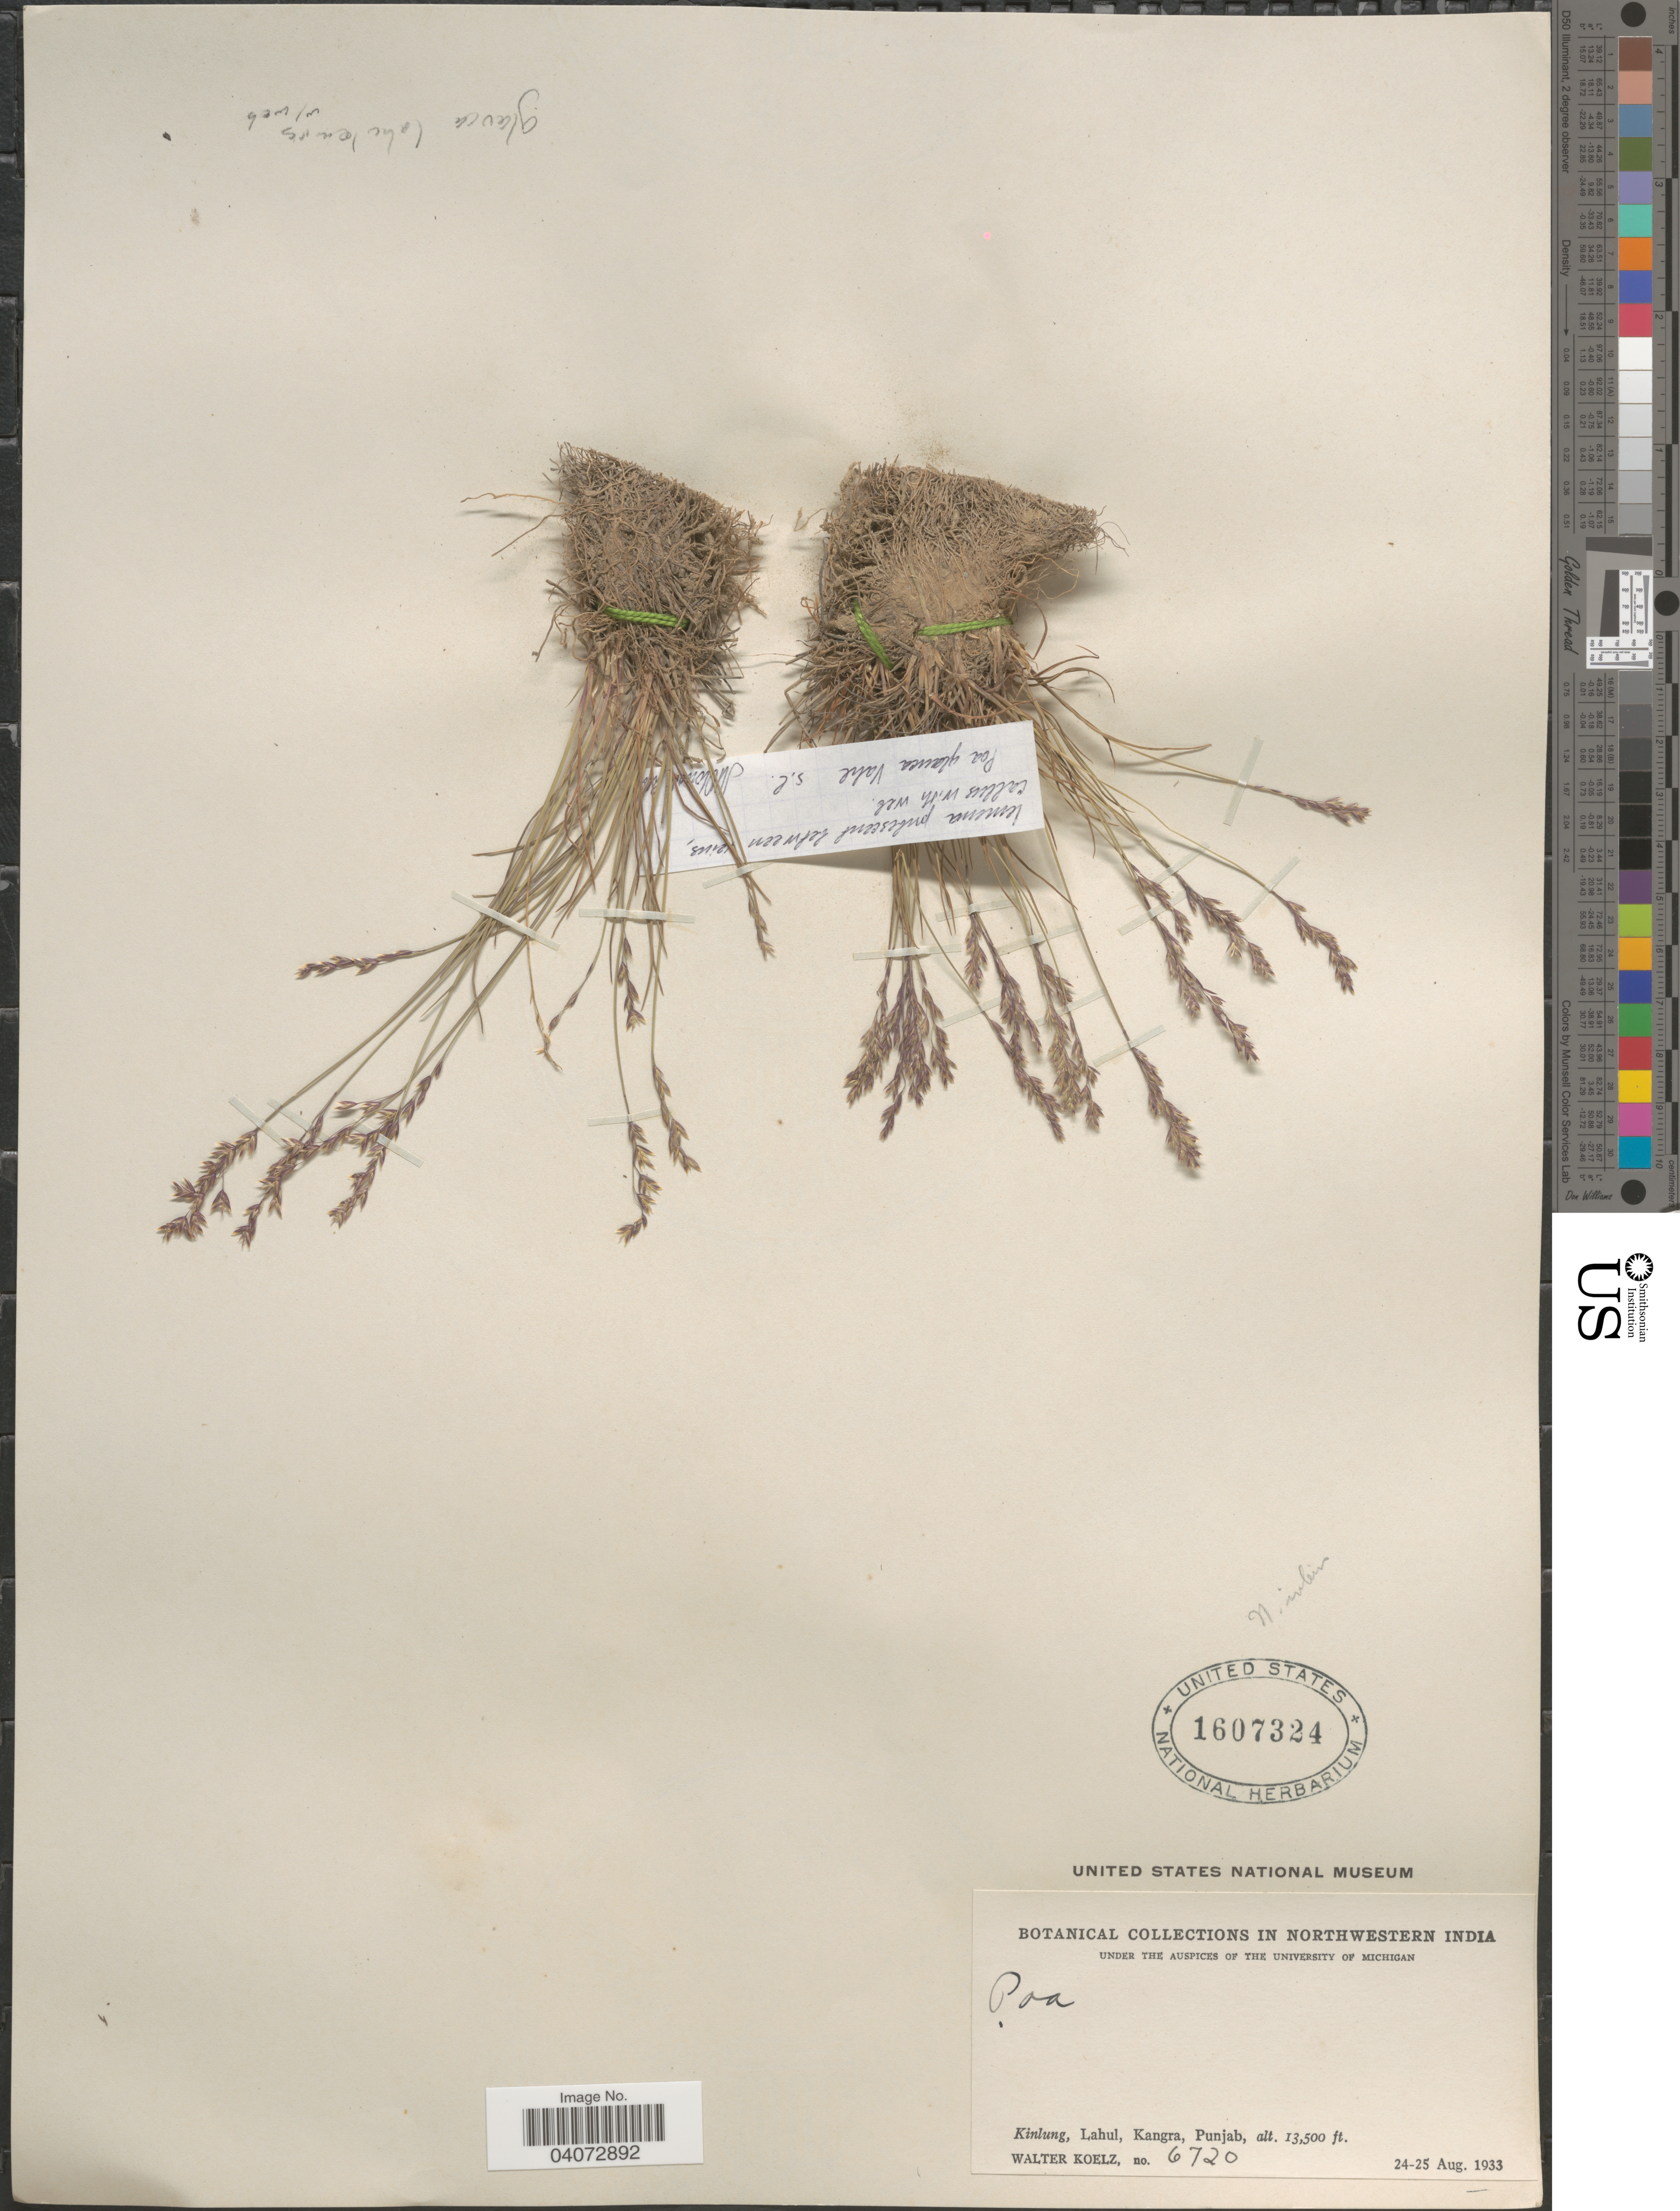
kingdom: Plantae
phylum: Tracheophyta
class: Liliopsida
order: Poales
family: Poaceae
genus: Poa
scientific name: Poa albertii subsp. lahulensis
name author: (Bor) Olonova & G.H. Zhu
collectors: W. N. Koelz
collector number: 6720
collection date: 1933-08-24/1933-08-25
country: India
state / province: Punjab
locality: Northwestern India. Kinlung, Lahul, Kangra.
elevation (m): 4115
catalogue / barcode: US 1607324